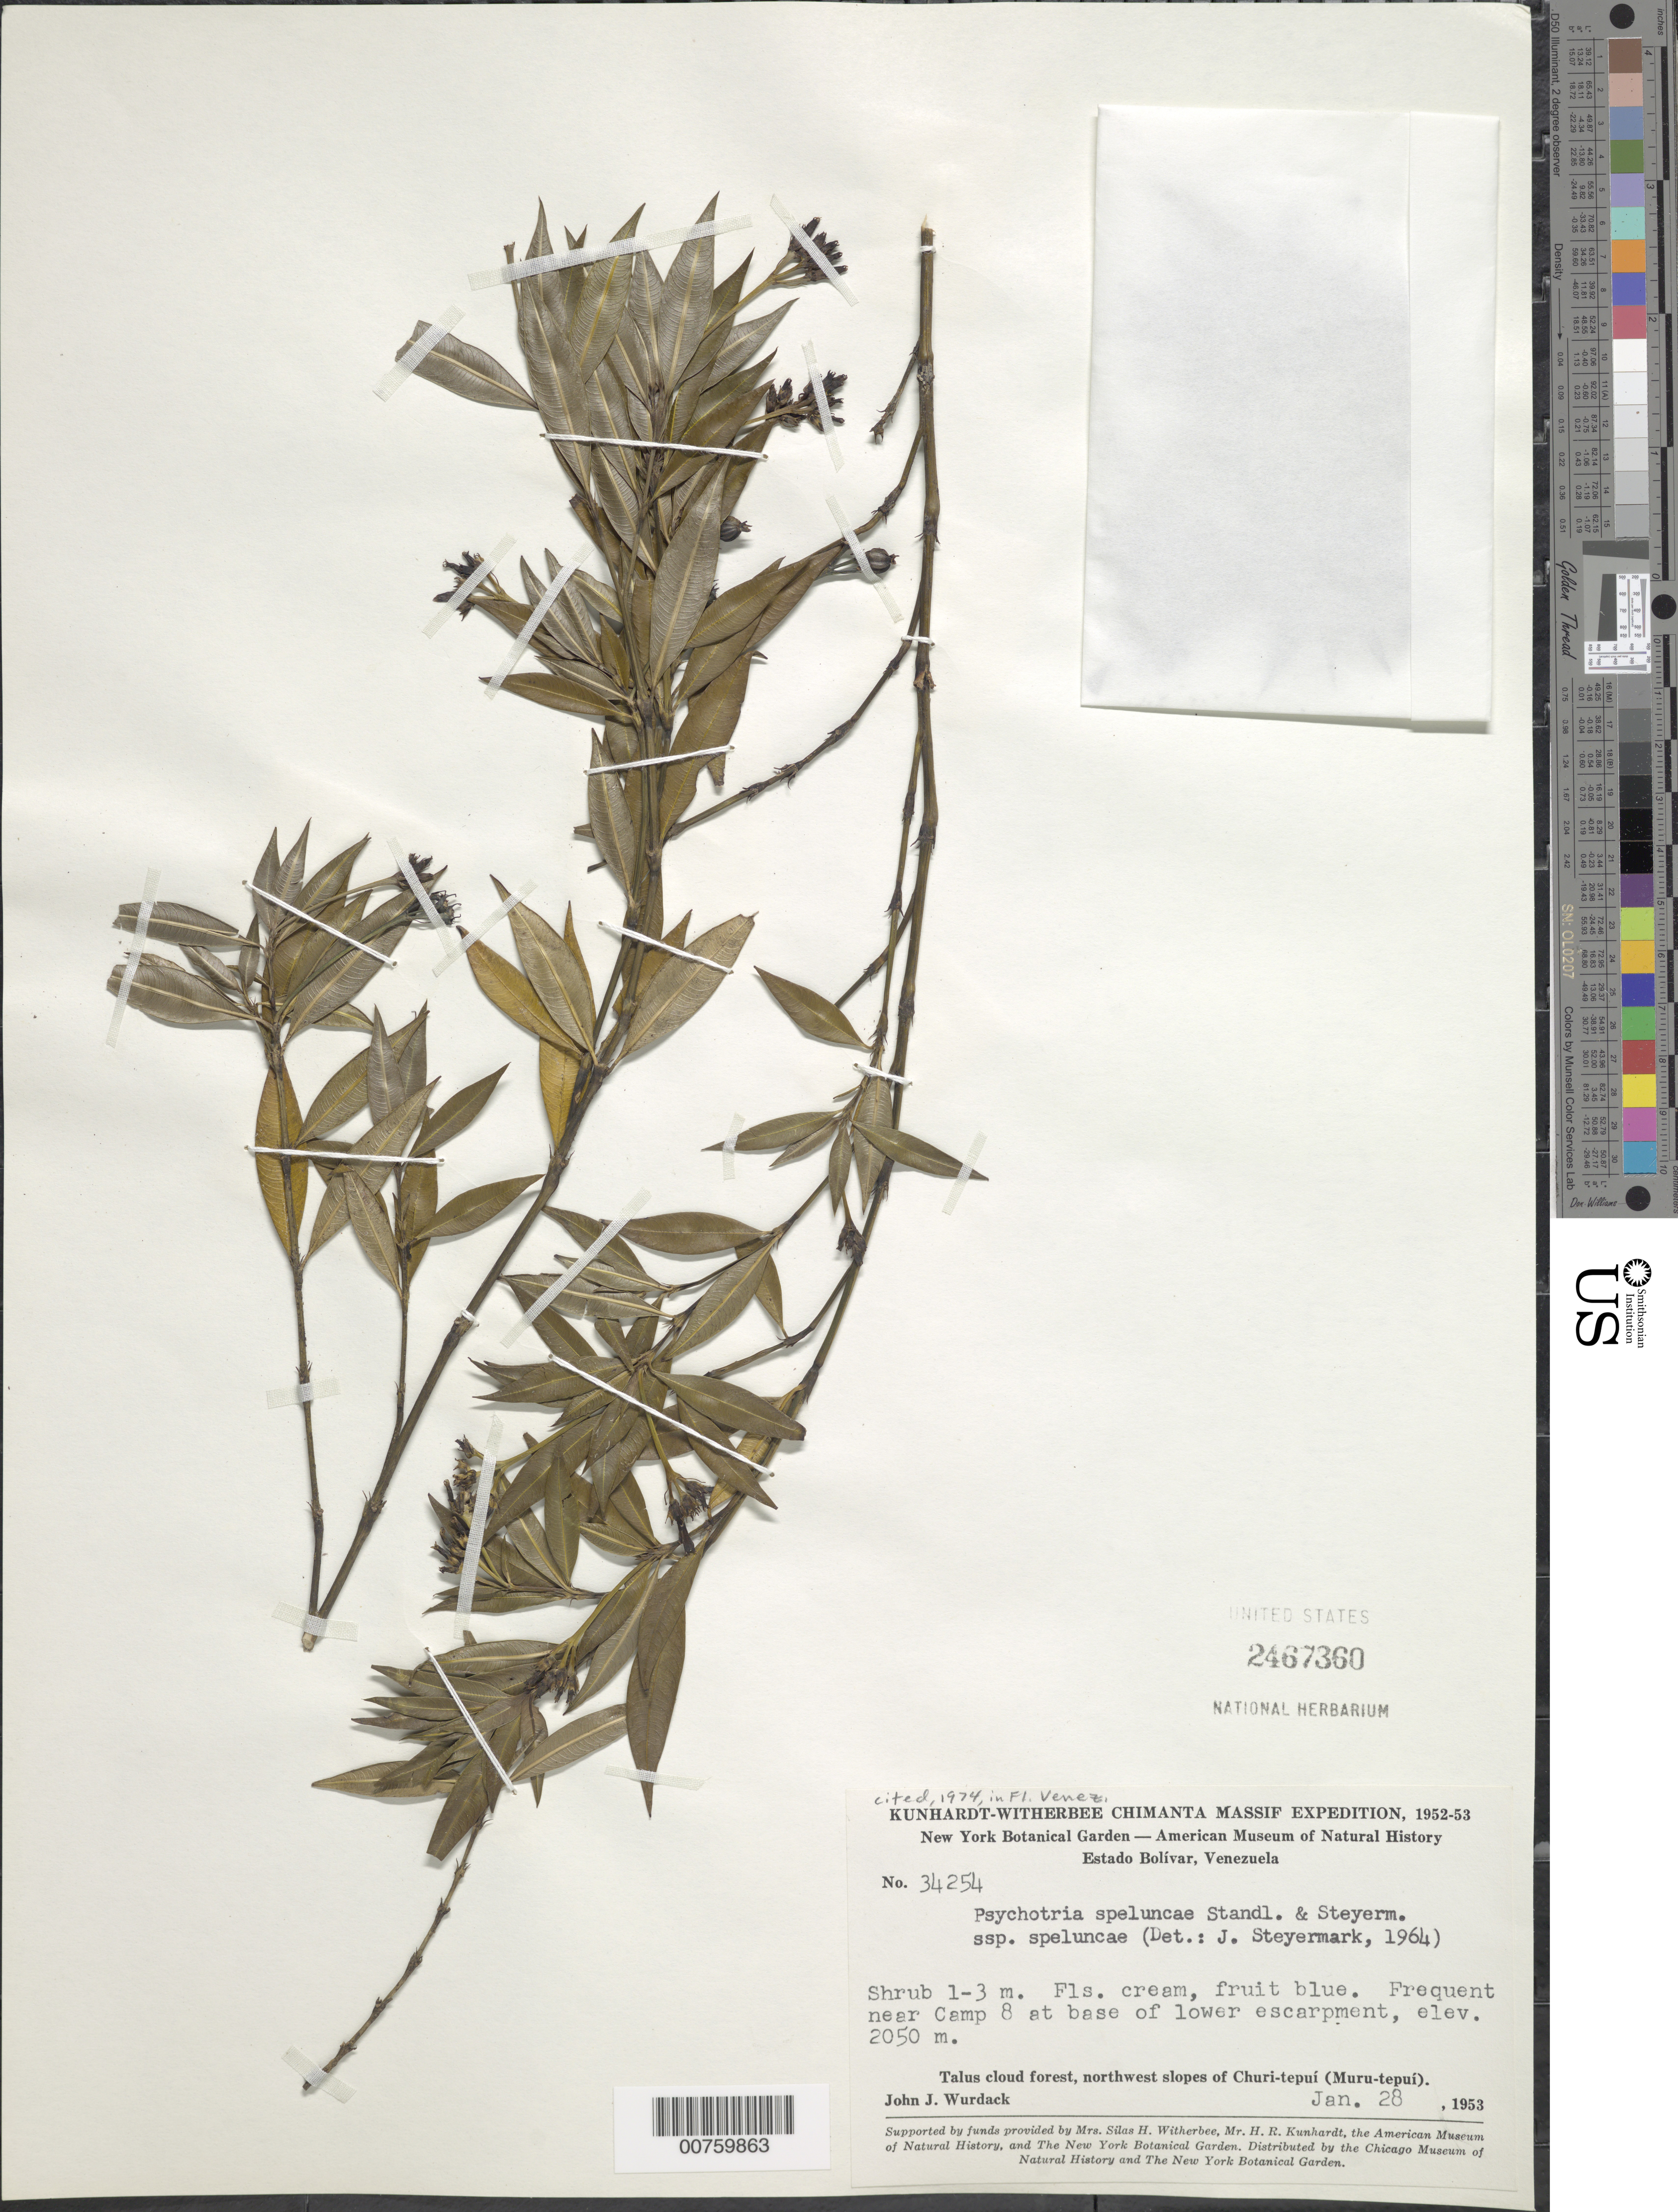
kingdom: Plantae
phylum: Tracheophyta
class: Magnoliopsida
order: Gentianales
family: Rubiaceae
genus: Psychotria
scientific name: Psychotria speluncae subsp. speluncae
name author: Standl. & Steyerm.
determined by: Steyermark, Julian A., (VEN)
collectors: J. J. Wurdack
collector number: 34254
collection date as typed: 28-Jan-53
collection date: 1953-01-28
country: Venezuela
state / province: Bolívar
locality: Churi-tepuí (Muru-tepuí), Camp 8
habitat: Talus cloud forest, base of lower escarpment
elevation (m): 2050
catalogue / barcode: US 2467360